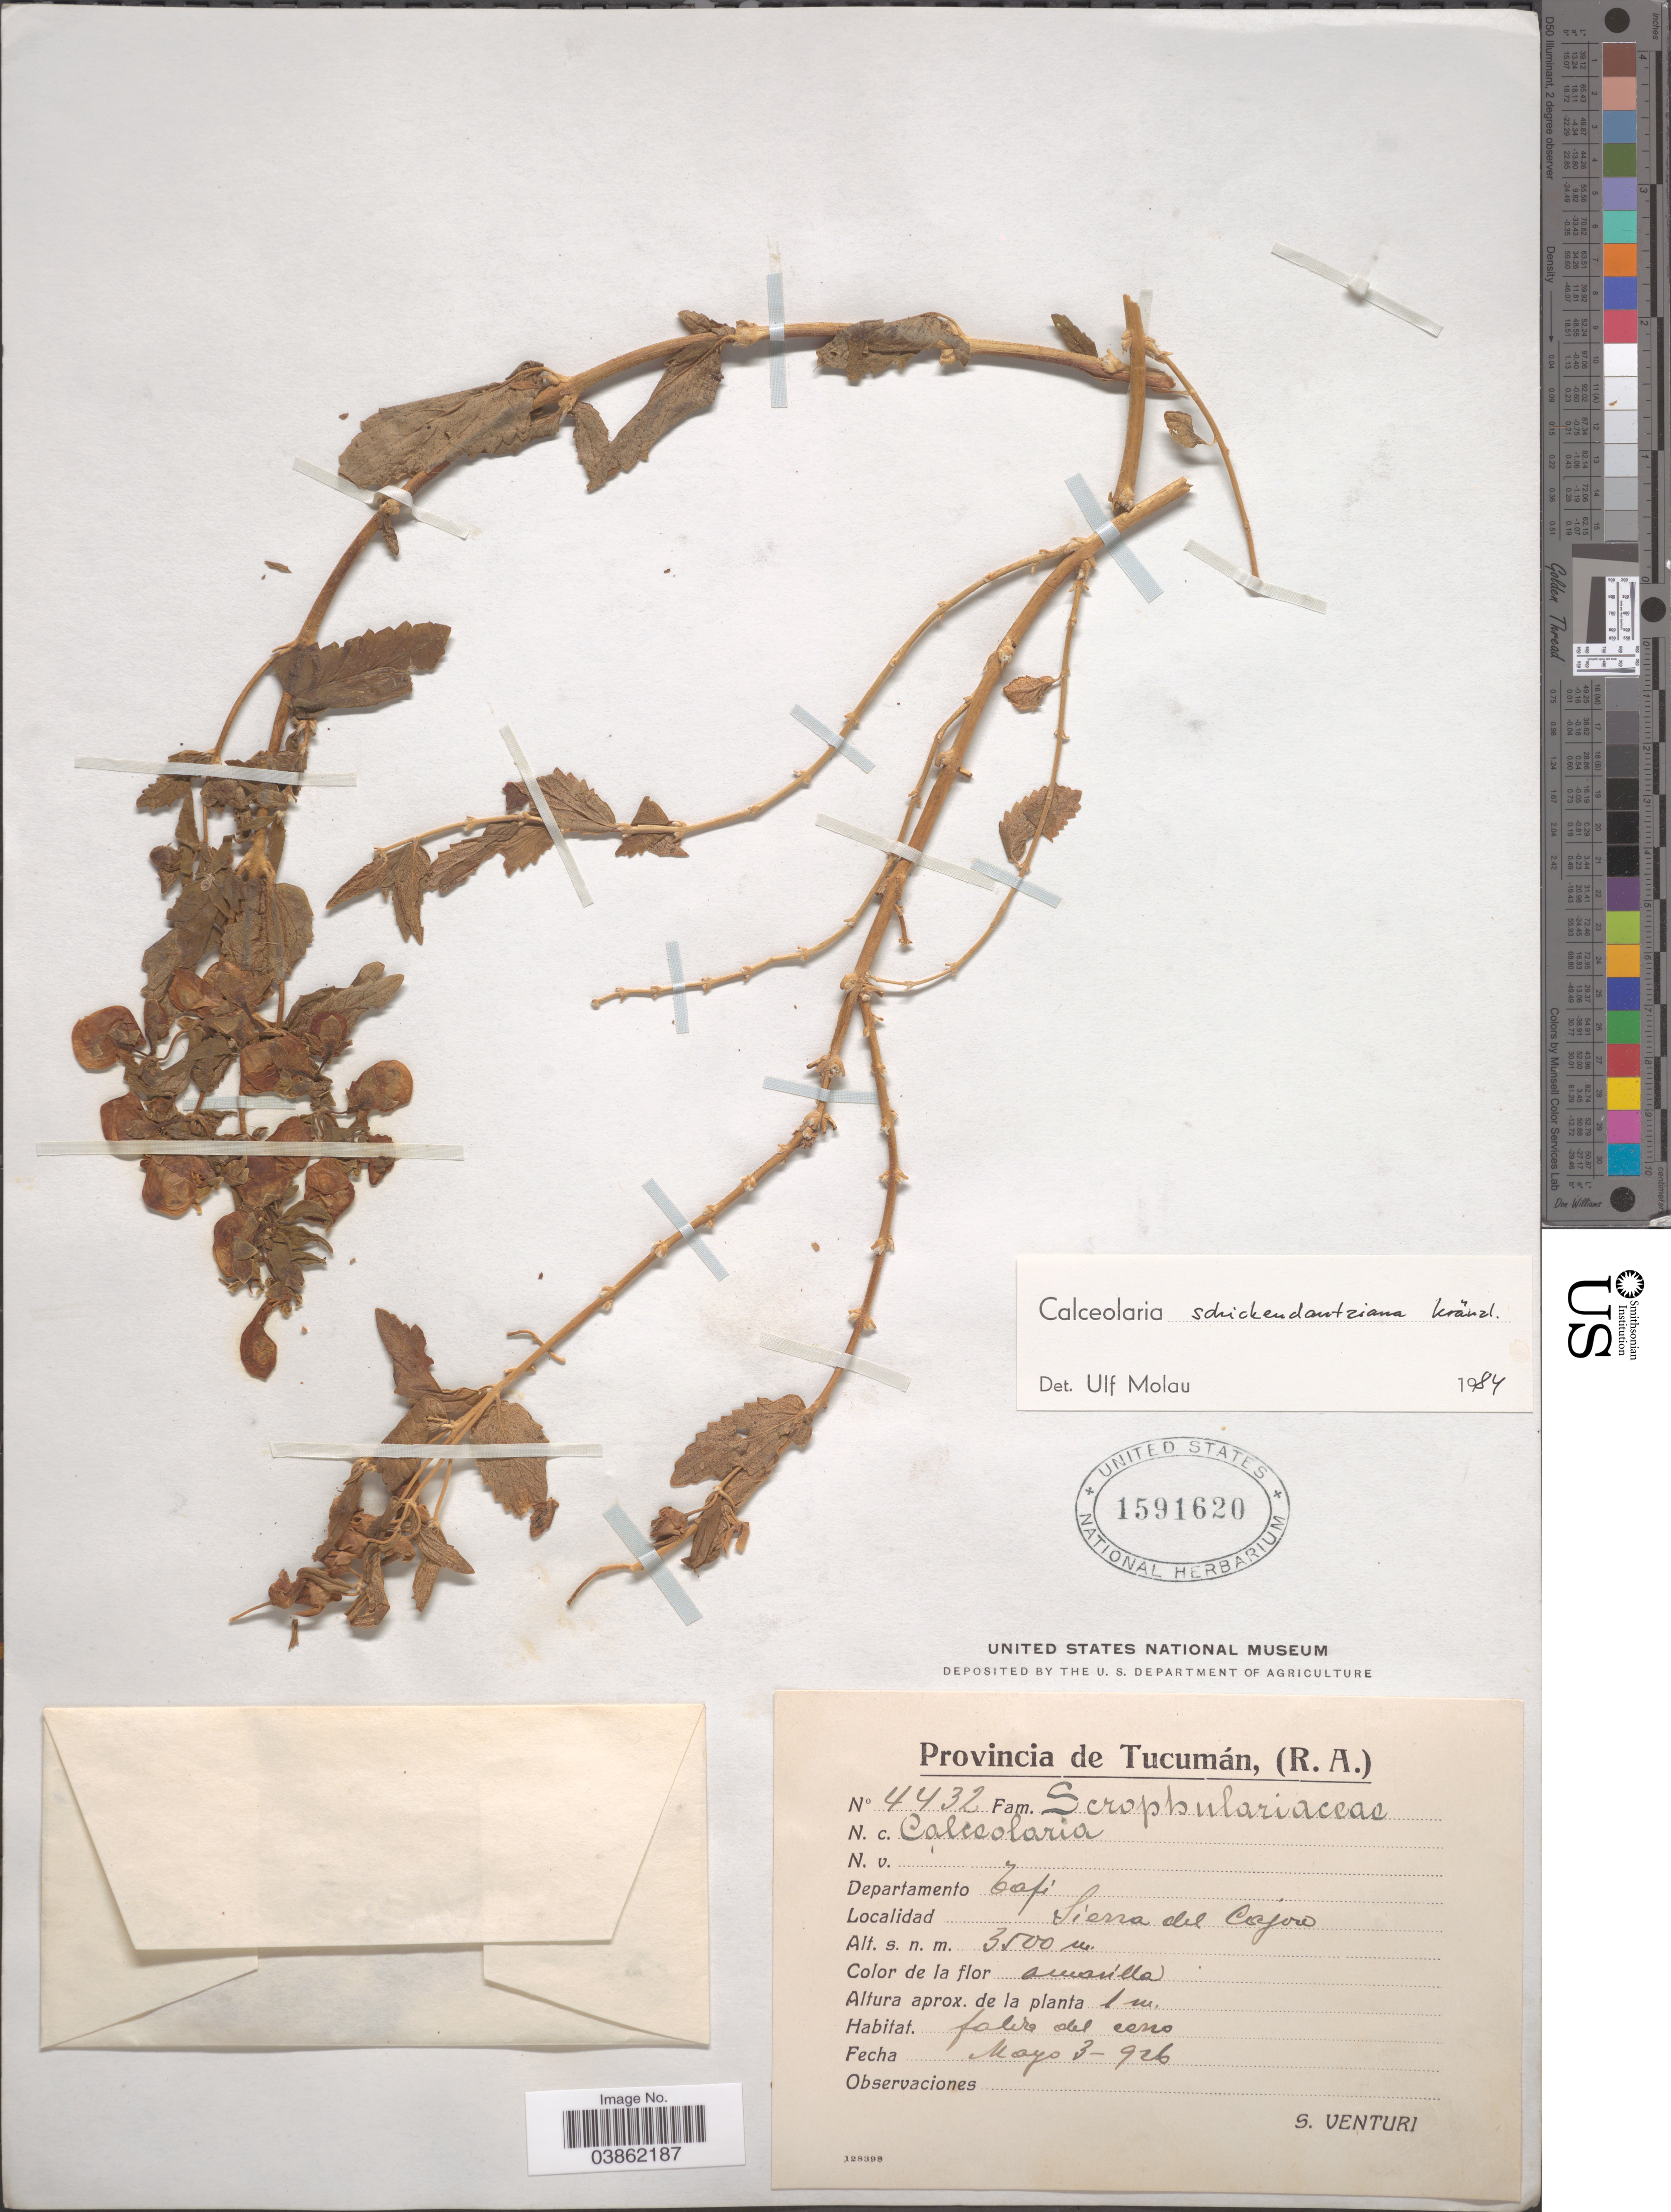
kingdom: Plantae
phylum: Tracheophyta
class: Magnoliopsida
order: Lamiales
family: Calceolariaceae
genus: Calceolaria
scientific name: Calceolaria schickendantziana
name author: Kraenzl.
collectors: S. Venturi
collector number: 4432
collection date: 1926-03-03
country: Argentina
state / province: Tucuman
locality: Departamento Tafi. Sierra del Cajon.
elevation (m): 3500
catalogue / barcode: US 1591620